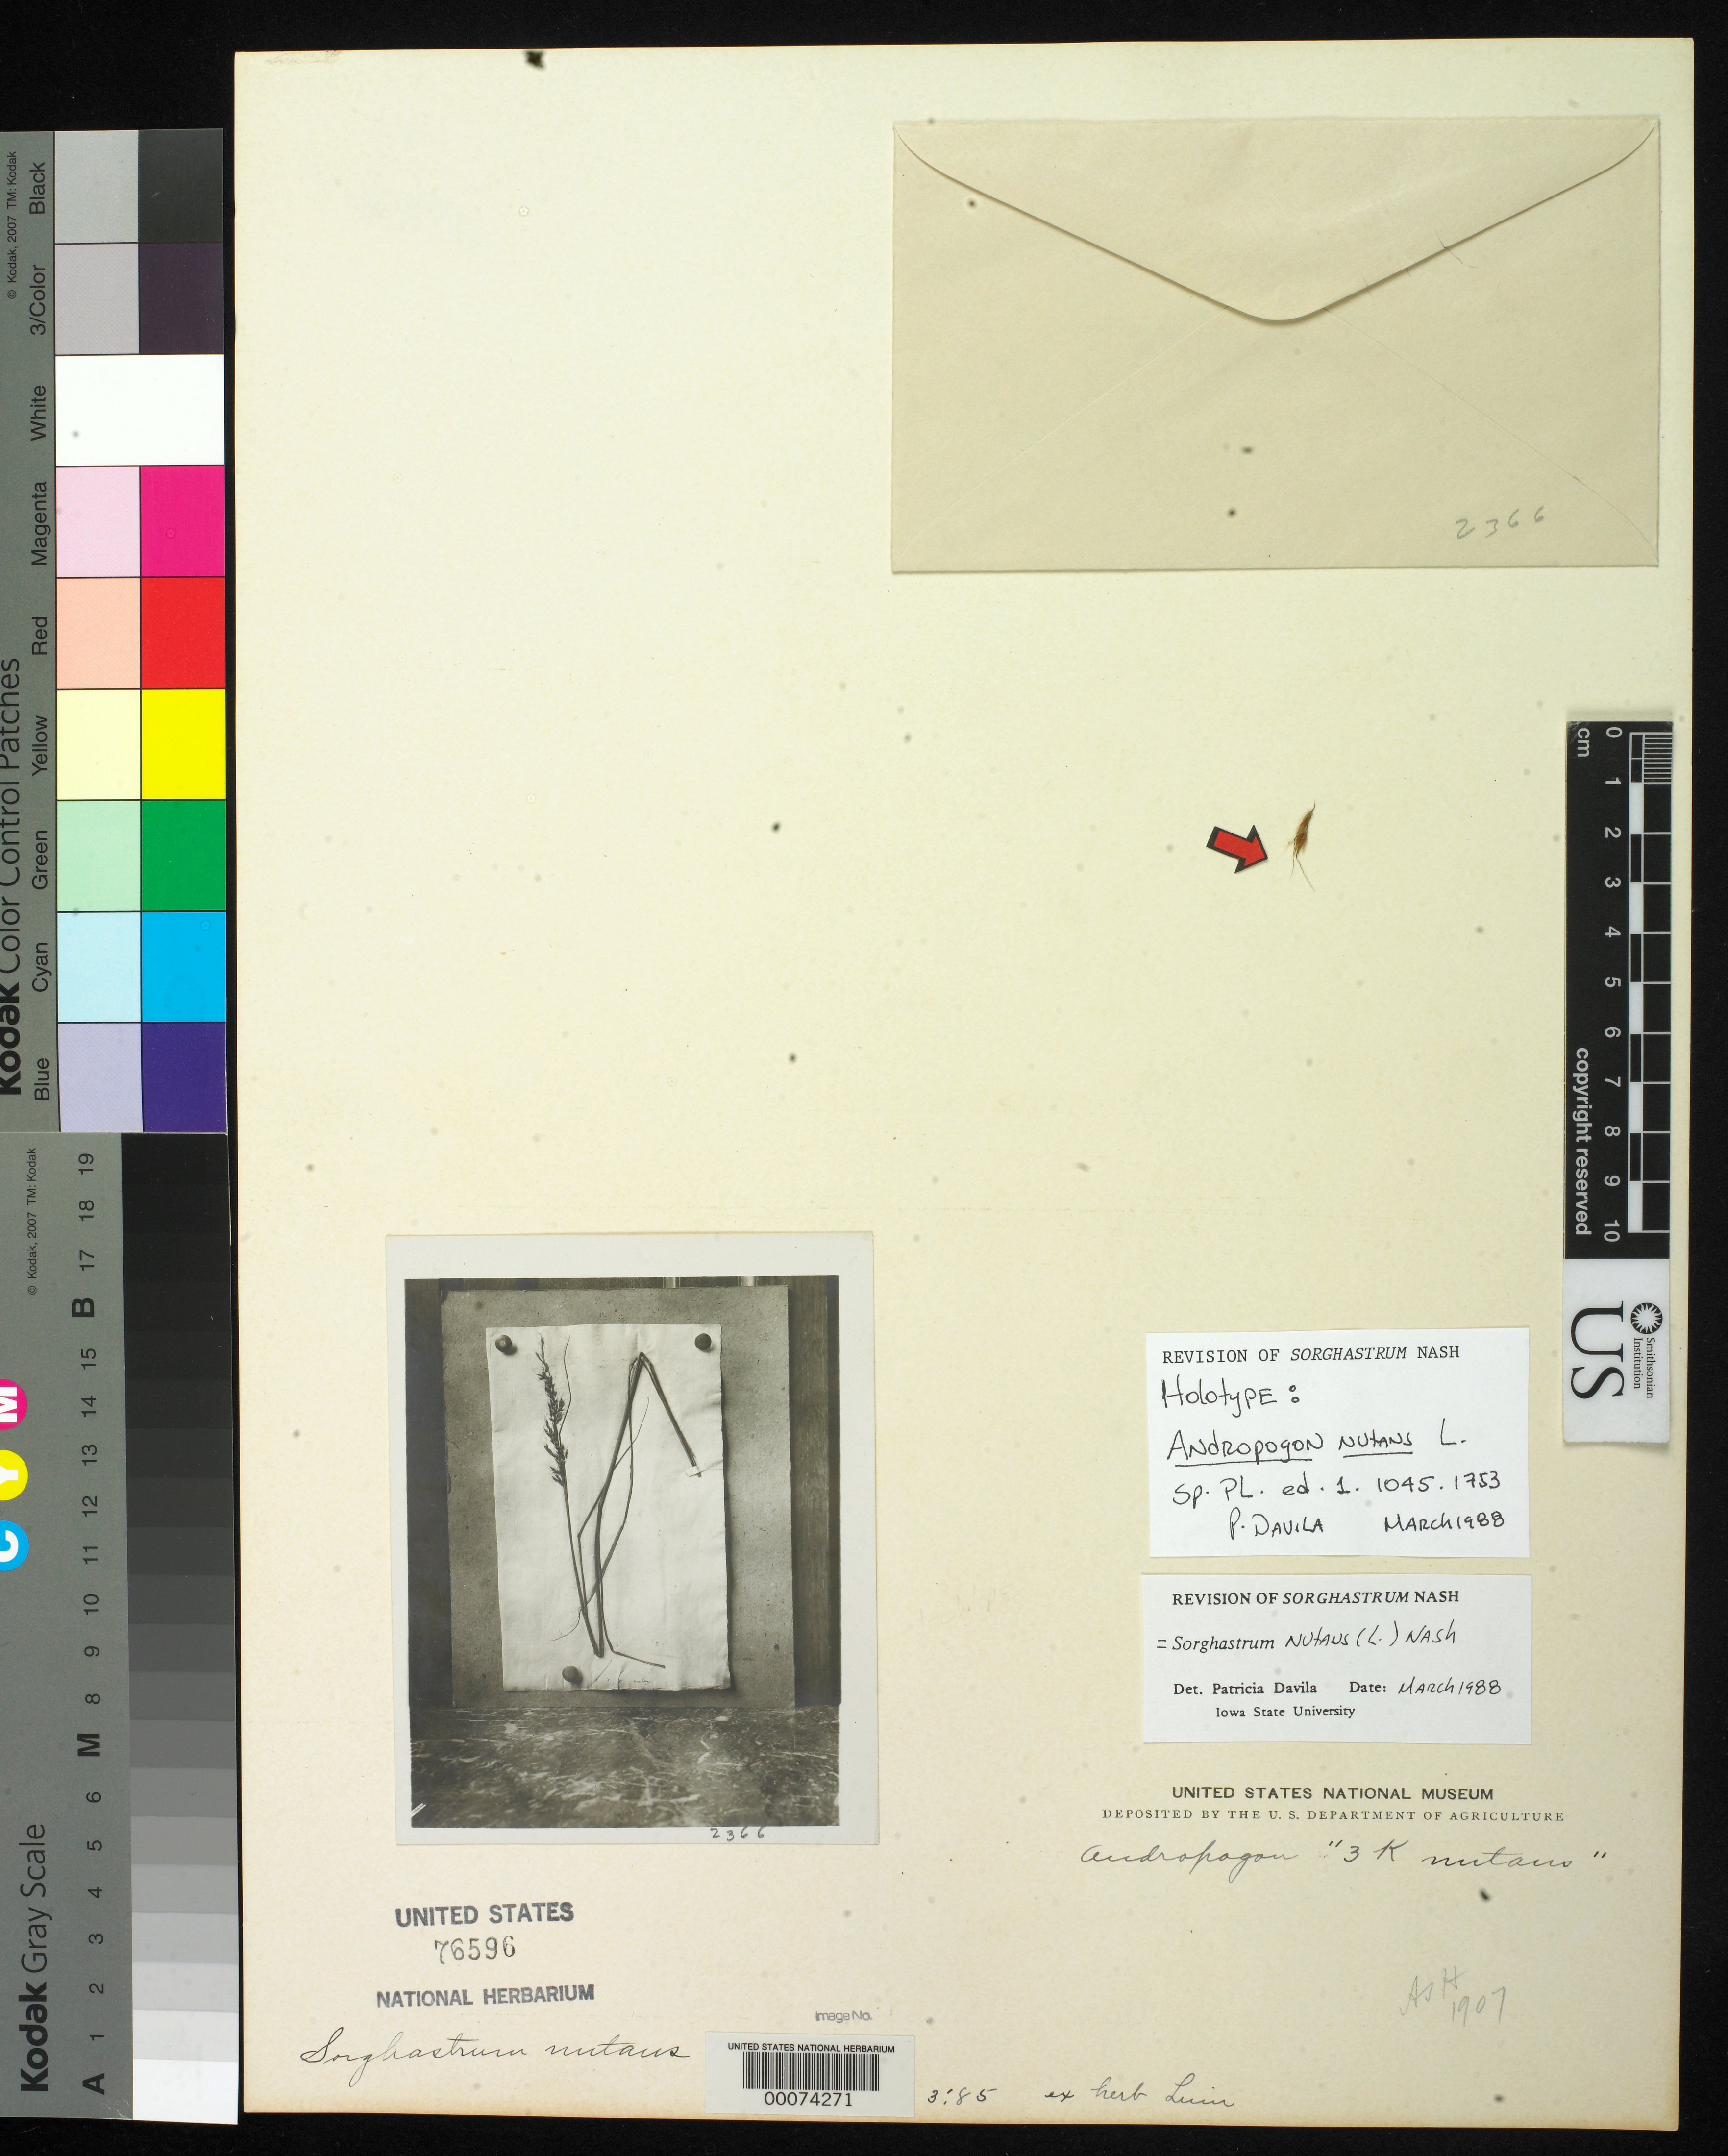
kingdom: Plantae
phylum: Tracheophyta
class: Liliopsida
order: Poales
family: Poaceae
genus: Andropogon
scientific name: Andropogon nutans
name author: L.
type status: Type Fragment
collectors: P. Kalm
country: United States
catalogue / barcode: US 76596